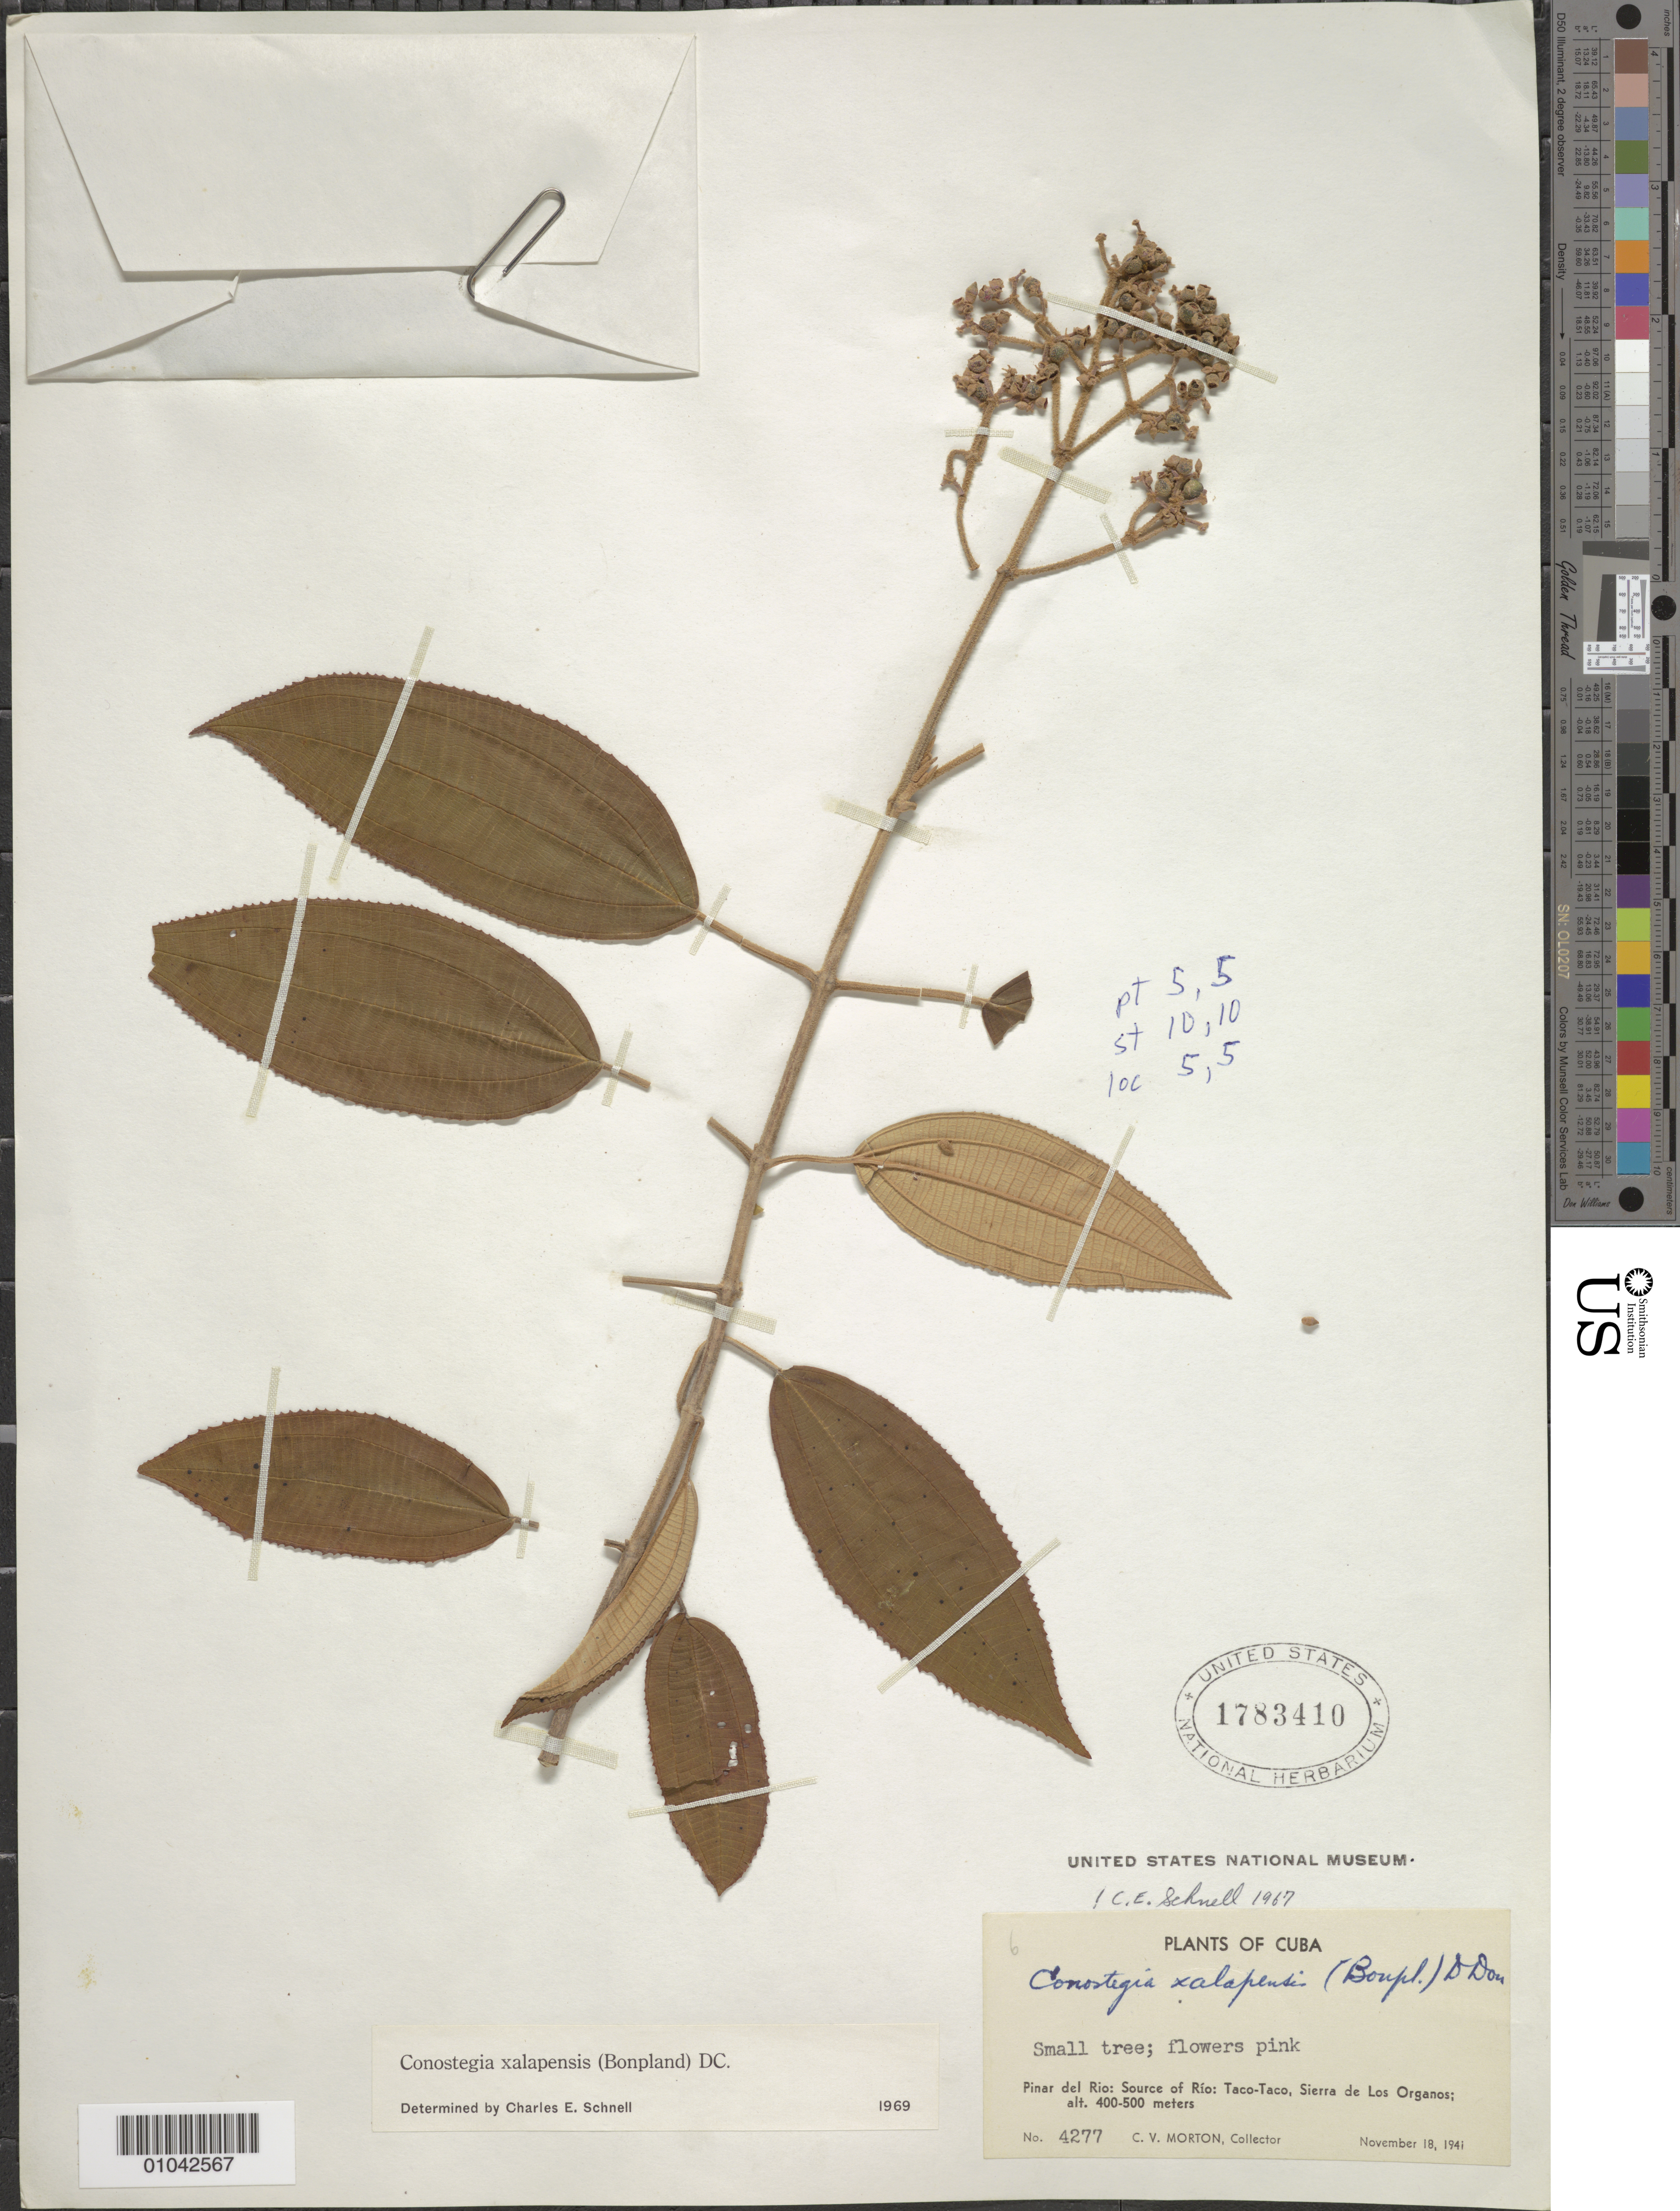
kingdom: Plantae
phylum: Tracheophyta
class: Magnoliopsida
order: Myrtales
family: Melastomataceae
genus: Conostegia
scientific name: Conostegia xylapensis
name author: (Bonpl.) D. Don ex DC.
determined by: Schnell, C. E.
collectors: C. V. Morton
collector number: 4277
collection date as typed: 18 Nov 1941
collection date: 1941-11-18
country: Cuba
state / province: Pinar del Rio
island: Cuba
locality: Source of Río: Taco-Taco, Sierra de Los Organos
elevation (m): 400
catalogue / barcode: US 1783410